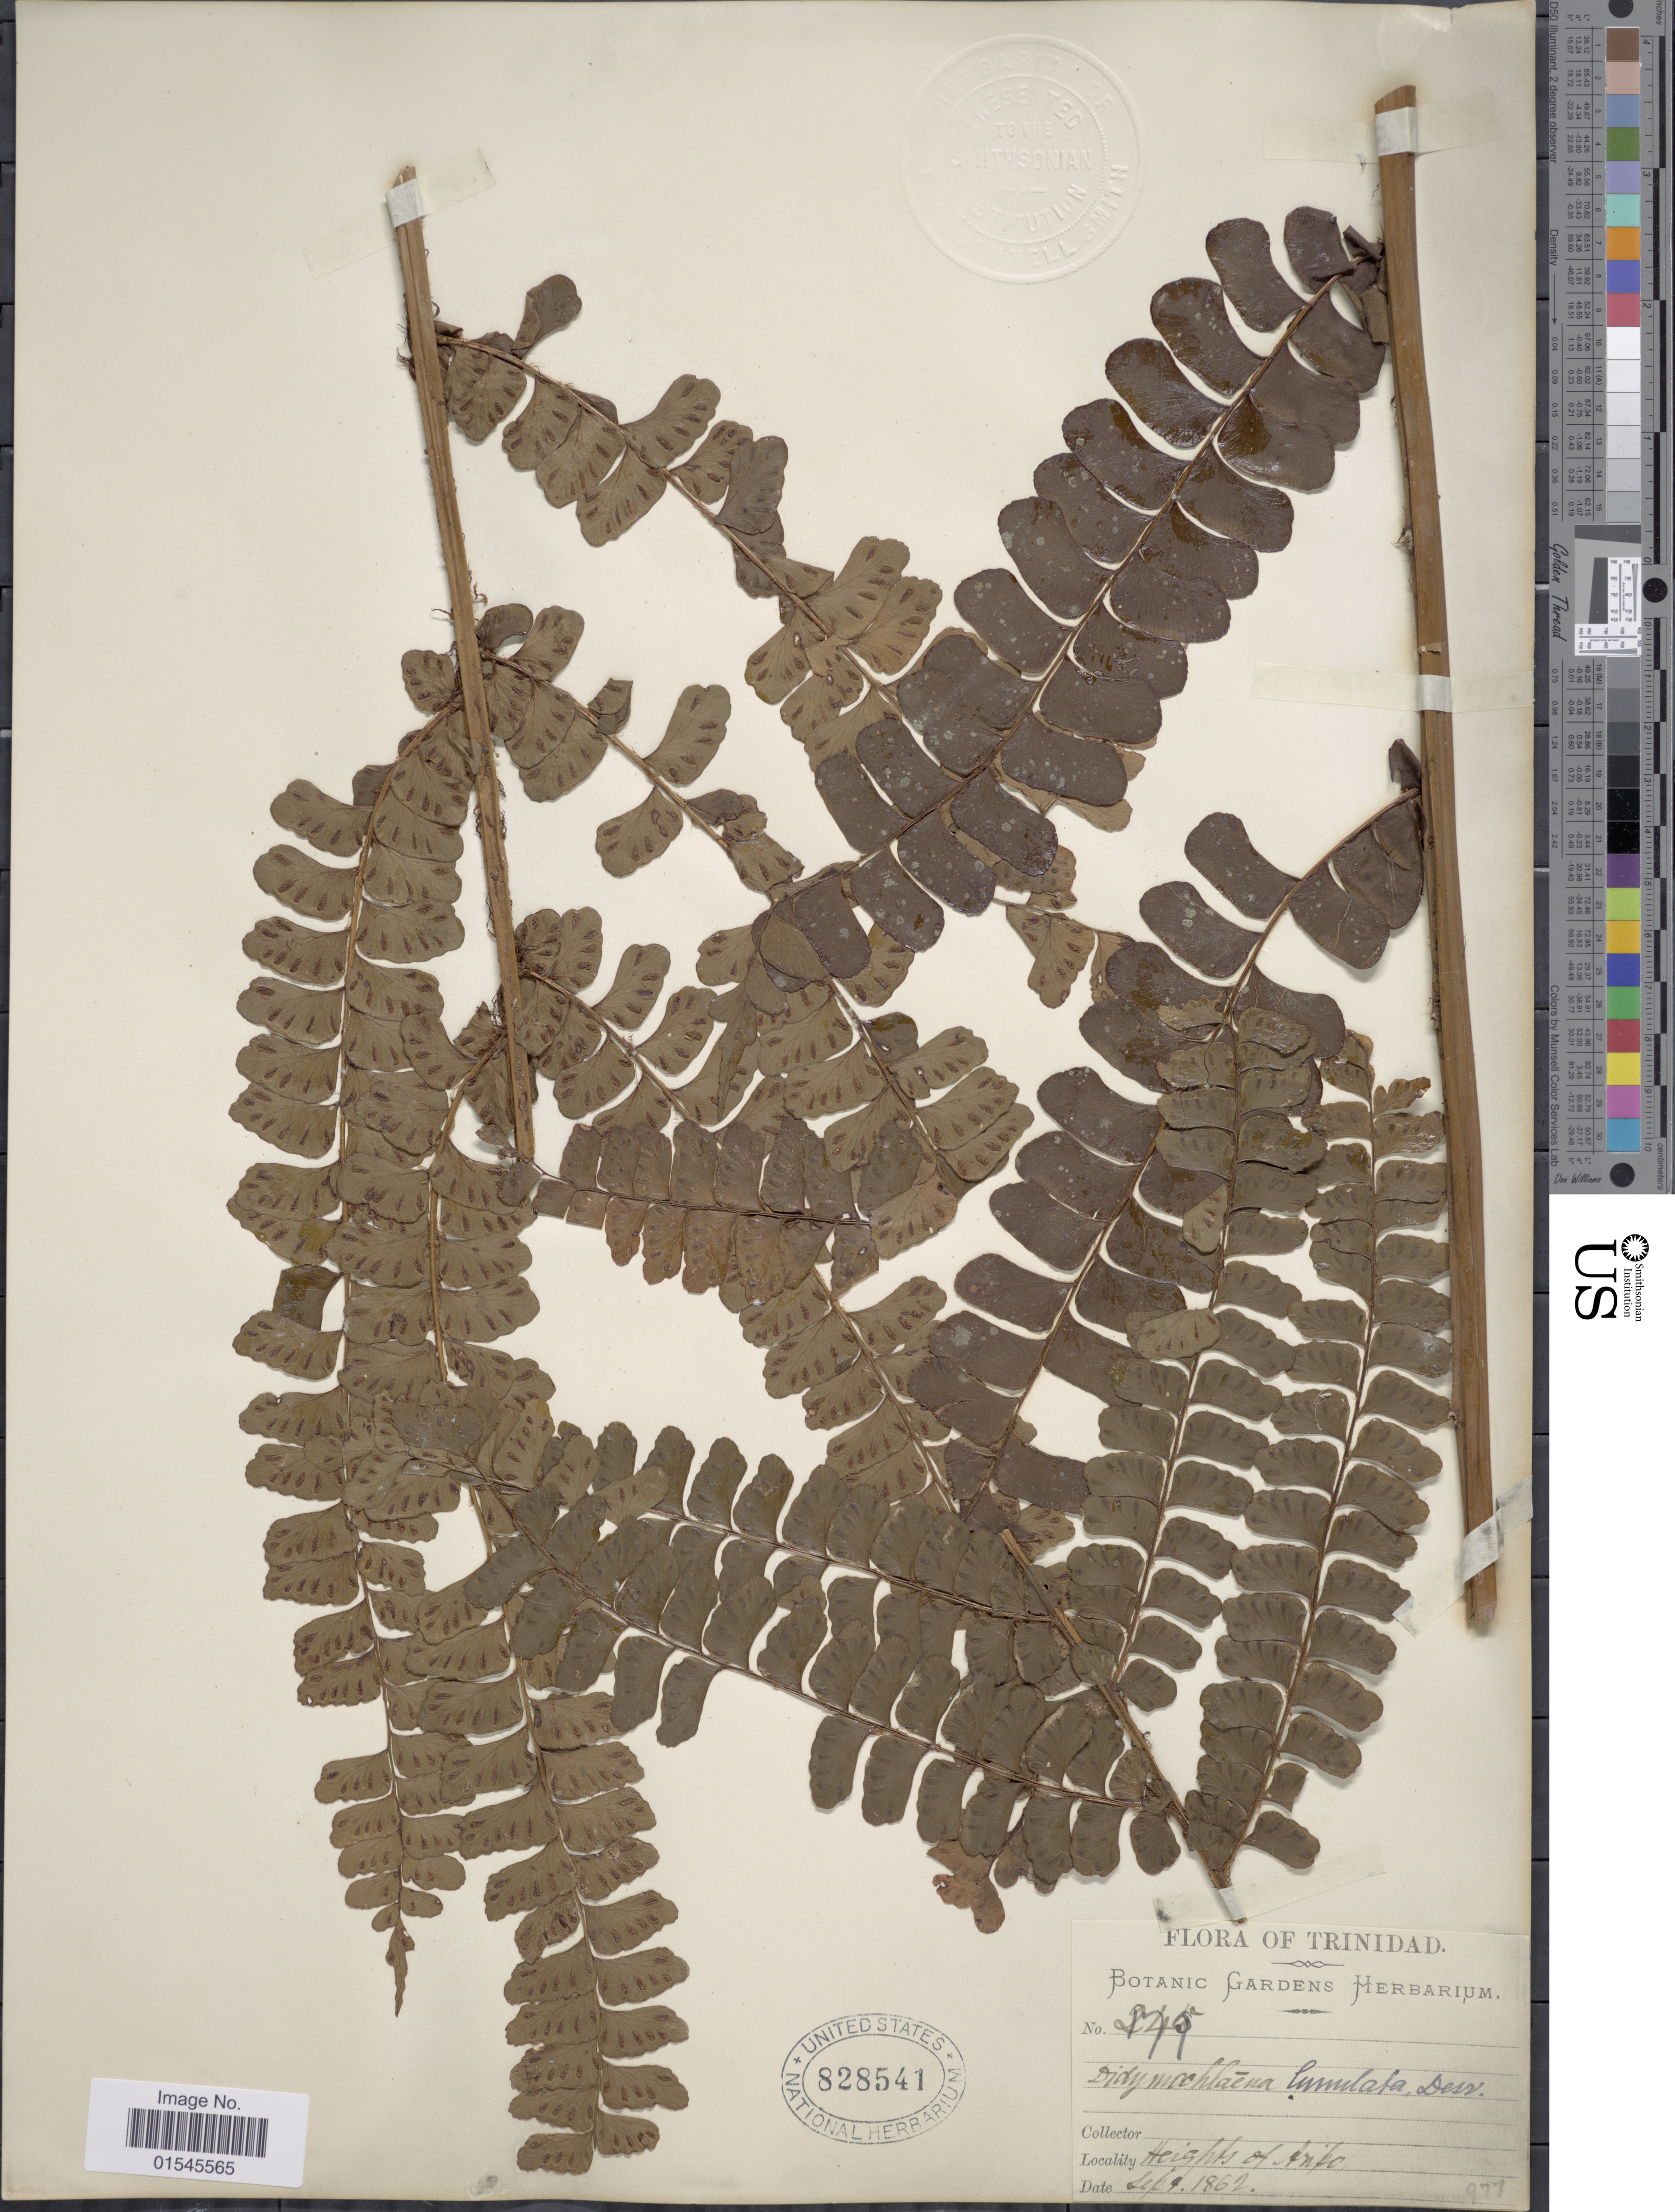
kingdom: Plantae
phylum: Tracheophyta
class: Polypodiopsida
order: Polypodiales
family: Didymochlaenaceae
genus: Didymochlaena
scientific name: Didymochlaena truncatula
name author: (Sw.) J. Sm.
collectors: ex herb. Bot. Gard.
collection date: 1862-09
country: Trinidad and Tobago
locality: Trinidad, heights of Aripo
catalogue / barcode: US 828541